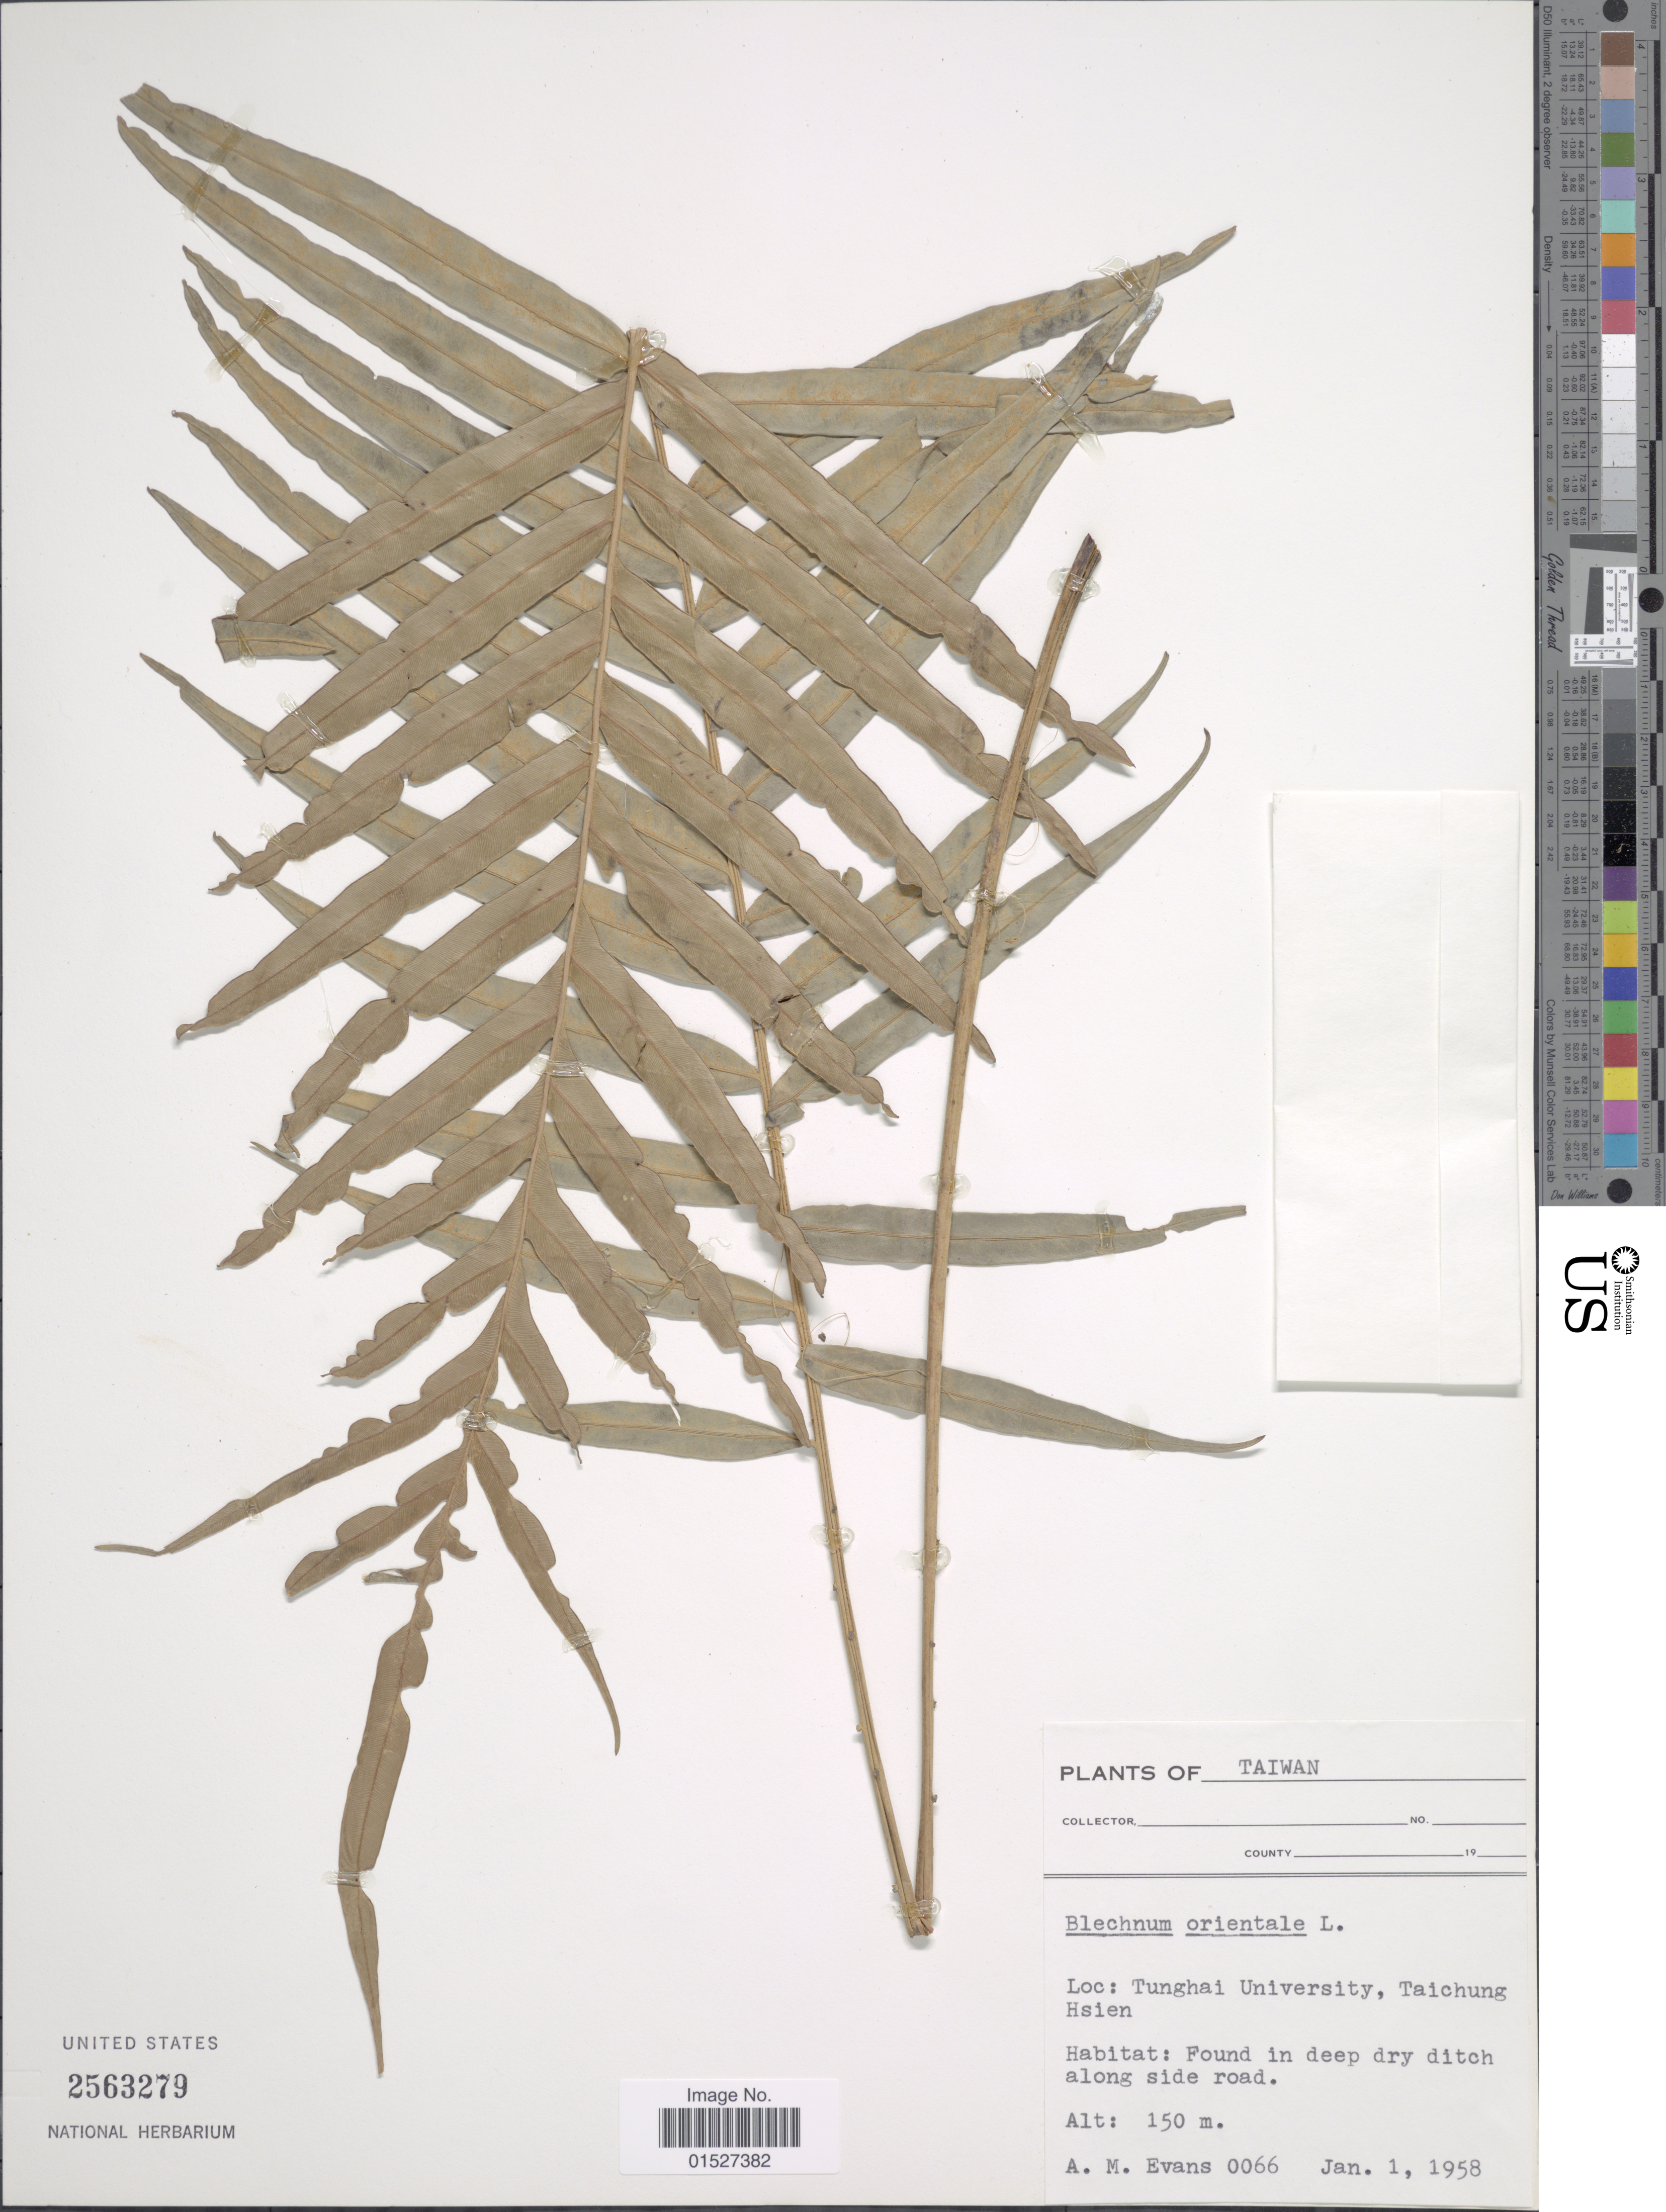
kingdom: Plantae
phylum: Tracheophyta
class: Polypodiopsida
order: Polypodiales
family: Blechnaceae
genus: Blechnum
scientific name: Blechnum orientale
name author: L.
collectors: A. M. Evans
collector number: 0066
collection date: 1958-01-01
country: Taiwan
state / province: Taichung City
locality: Tunghai University, Taichung Hsien.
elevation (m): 150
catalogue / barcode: US 2563279